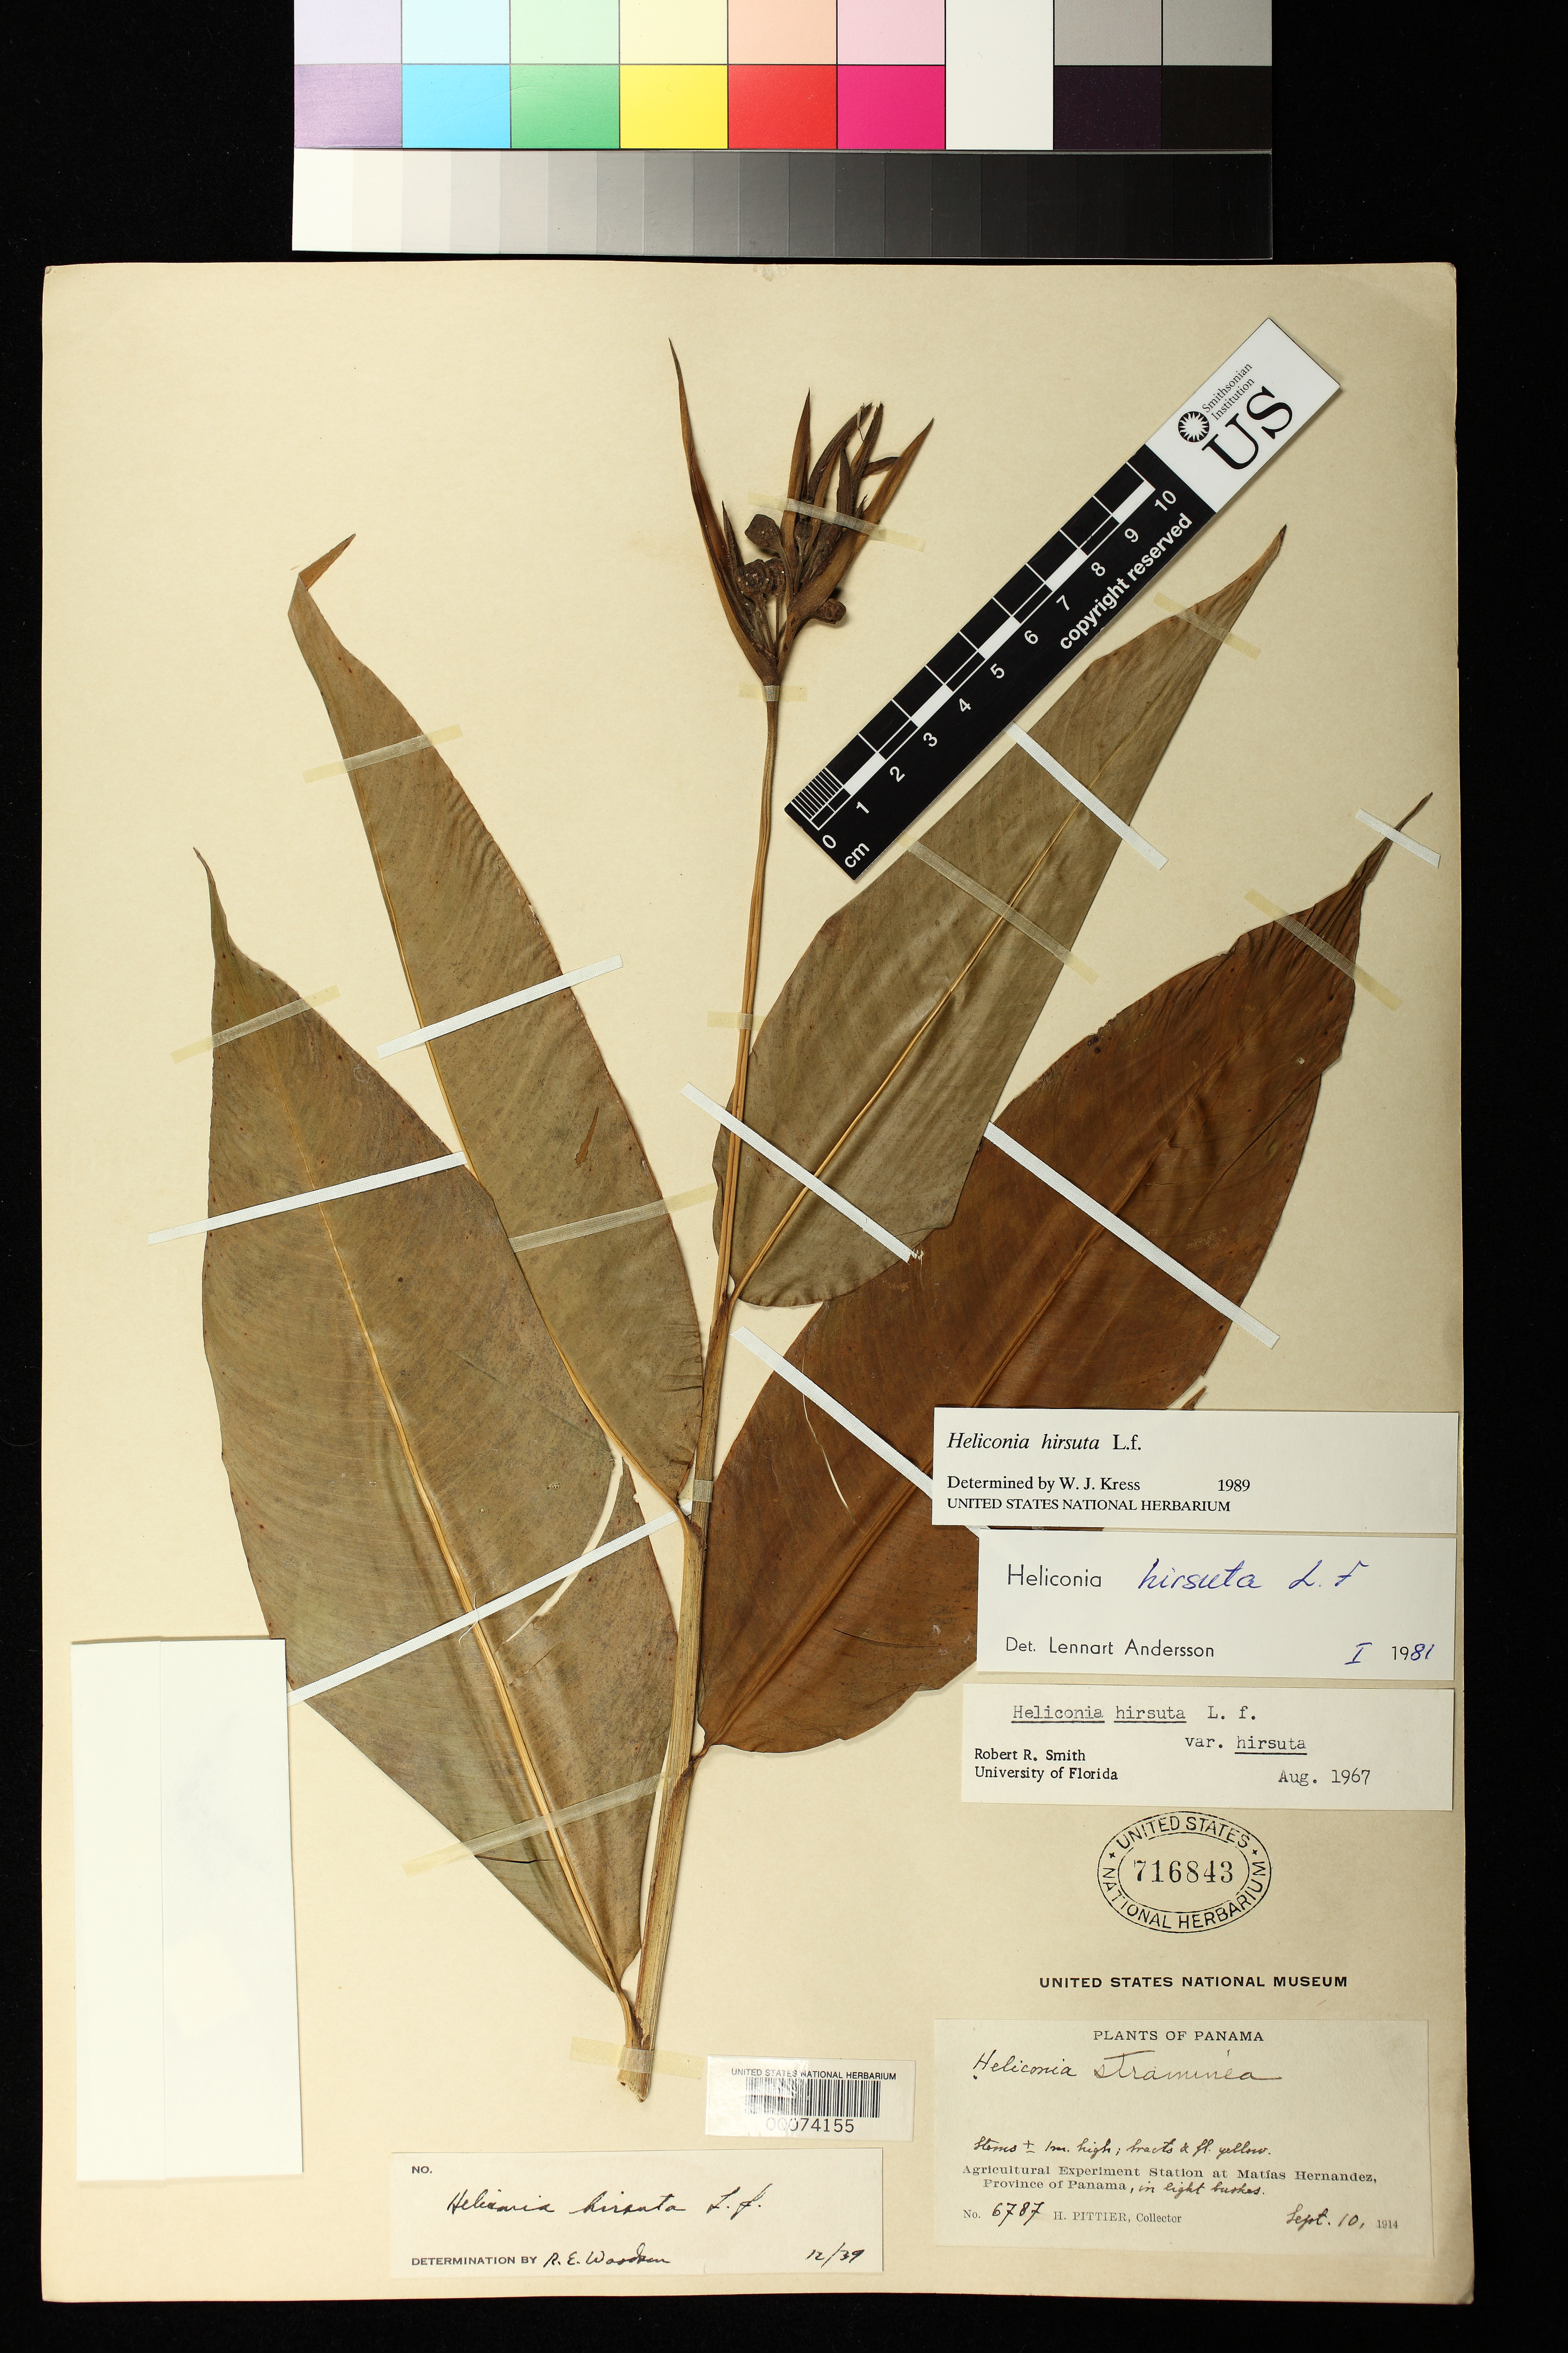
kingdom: Plantae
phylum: Tracheophyta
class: Liliopsida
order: Zingiberales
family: Heliconiaceae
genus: Heliconia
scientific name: Heliconia hirsuta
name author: L. f.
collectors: H. F. Pittier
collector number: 6787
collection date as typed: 10 Sep 1914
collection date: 1914-09-10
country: Panama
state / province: Panamá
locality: Agricultural Experimental Station at Matias Hernandez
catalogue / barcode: US 716843